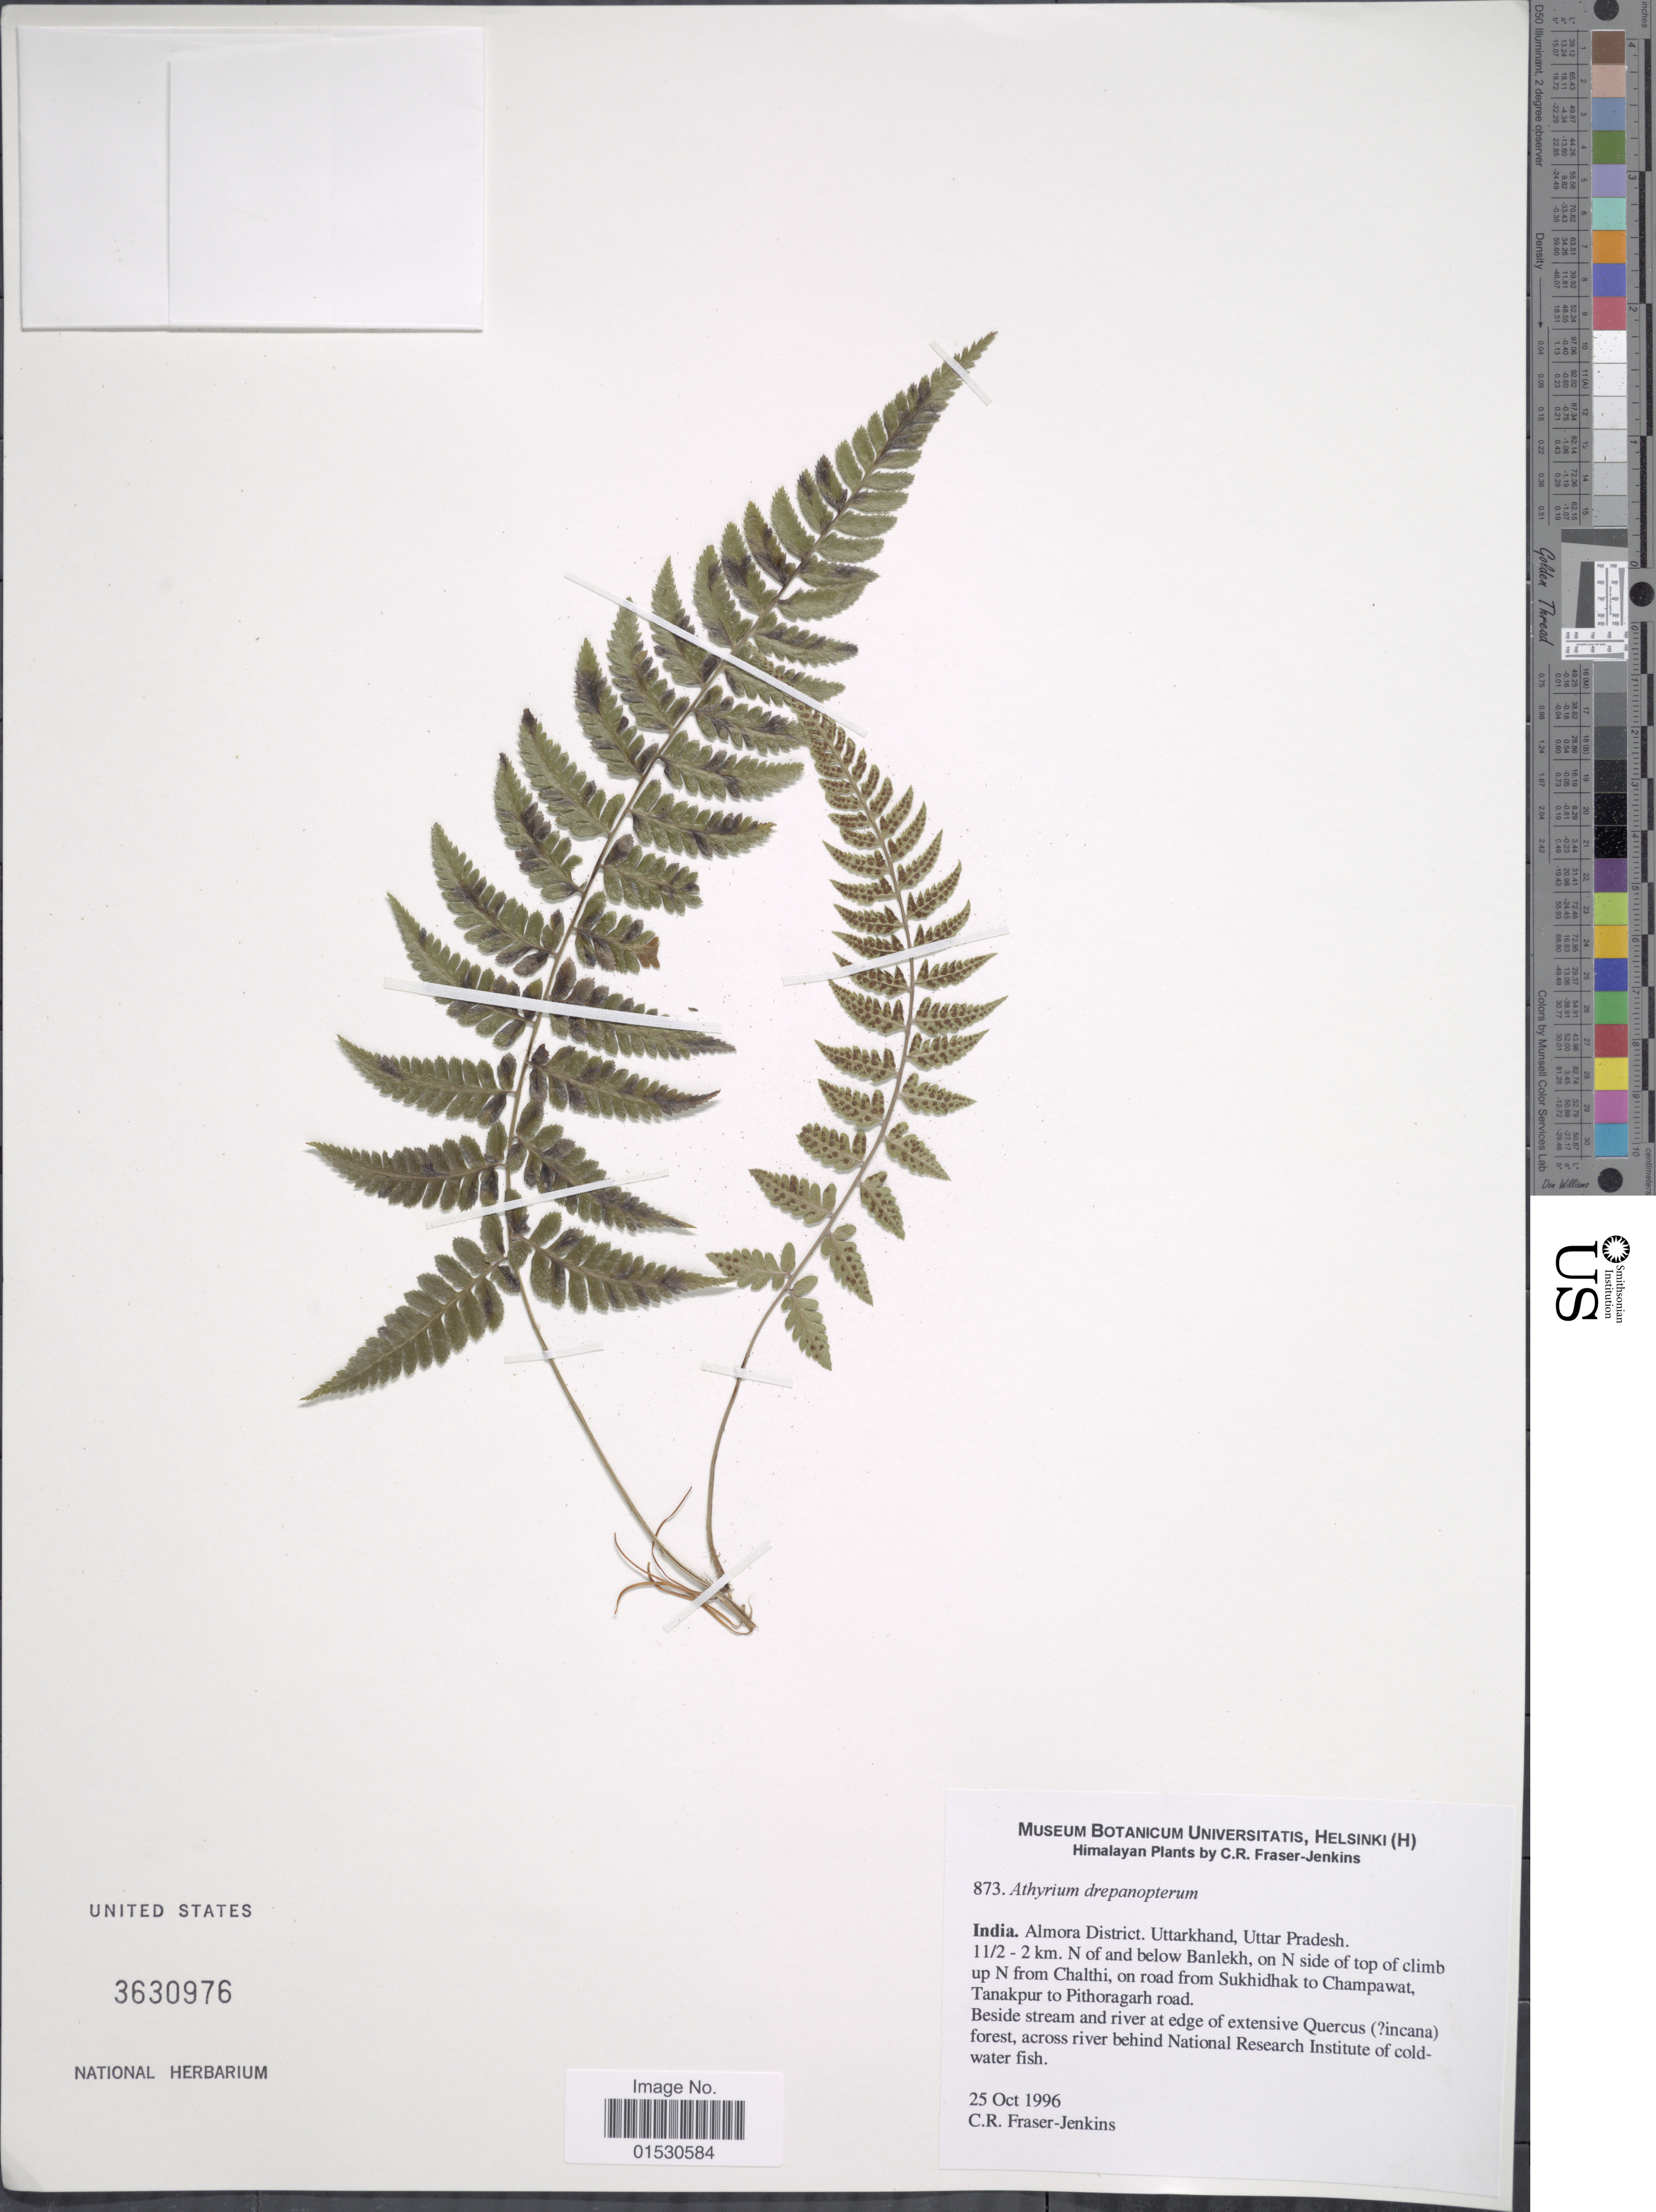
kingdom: Plantae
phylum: Tracheophyta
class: Polypodiopsida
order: Polypodiales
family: Athyriaceae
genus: Athyrium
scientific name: Athyrium drepanopterum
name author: (Kunze) A. Braun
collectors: C. R. Fraser-Jenkins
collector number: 873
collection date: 1996-10-25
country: India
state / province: Uttar Pradesh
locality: Almora District, Uttarkhand, 11/2 - 2 km N of and below Banlekh, on N side of topof climb up N from Chalthi, on road from Sukidhak to Champawat, Tanakpur to Pithoragarh road. Beside stream and river at edge of extensive Quercus, forest, across river behind National Research Institute of coldwater fish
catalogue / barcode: US 3630976